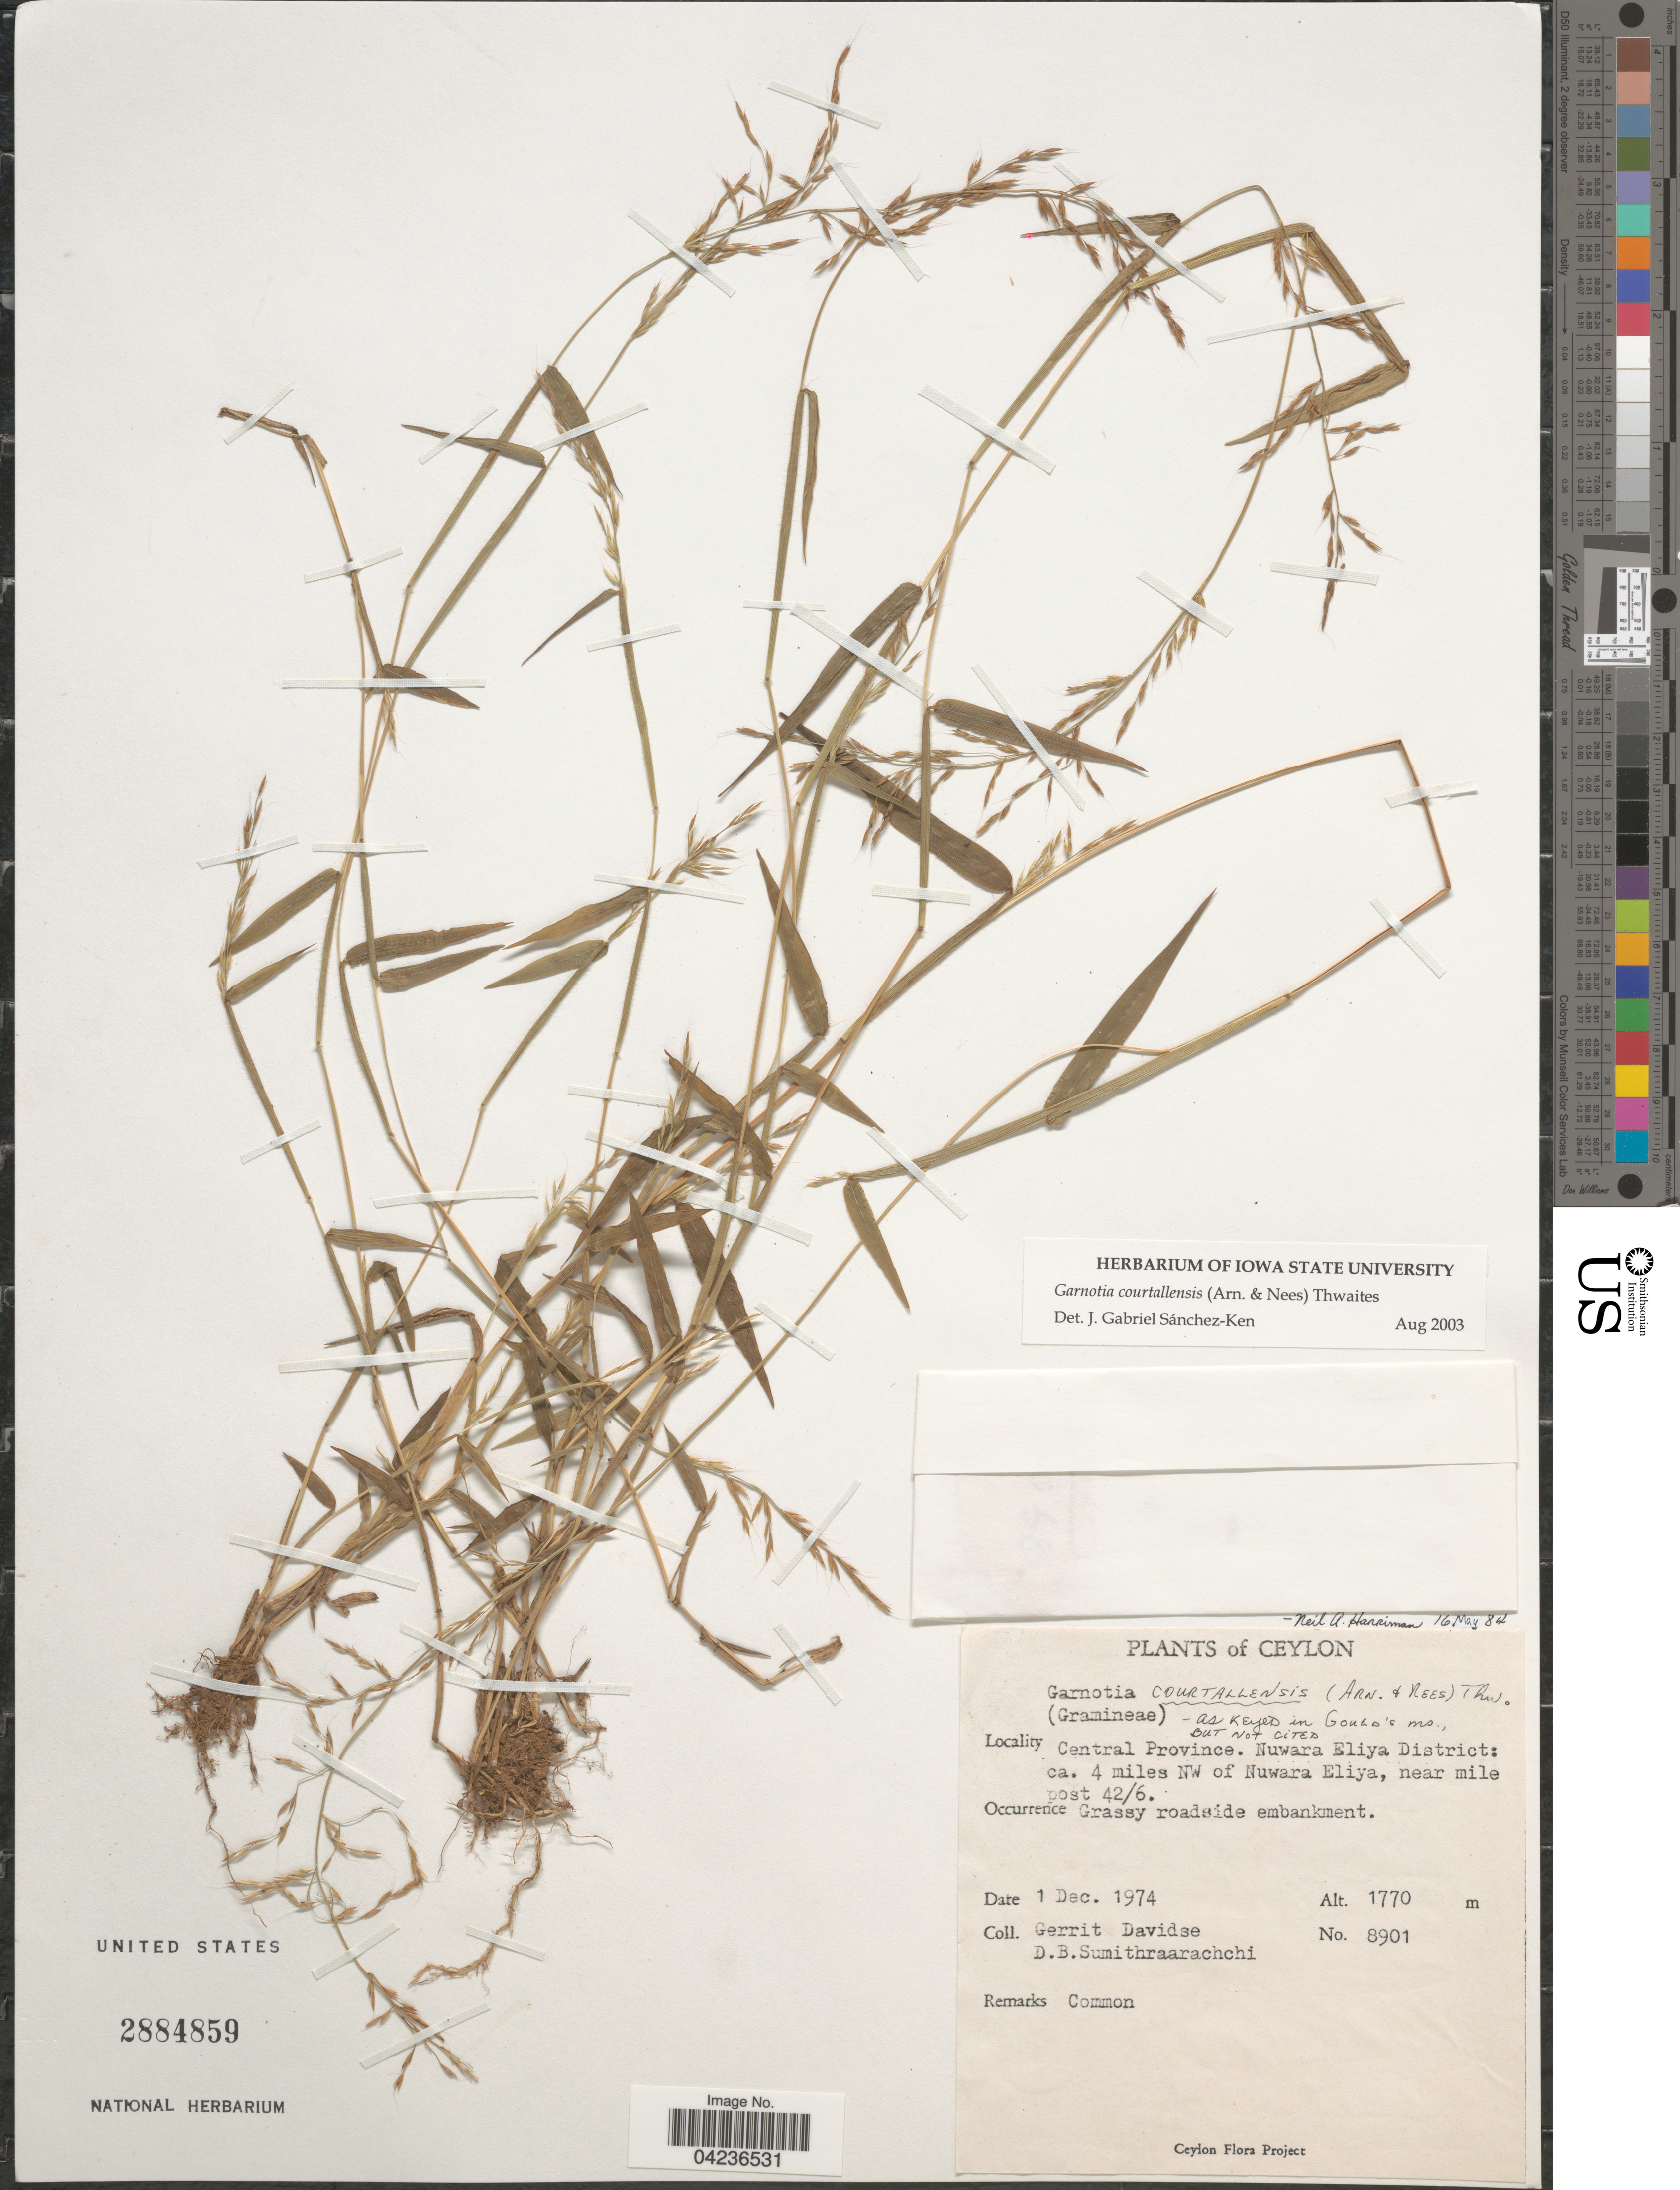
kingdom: Plantae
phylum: Tracheophyta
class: Liliopsida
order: Poales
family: Poaceae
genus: Garnotia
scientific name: Garnotia courtallensis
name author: Thwaites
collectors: G. Davidse & D. B. Sumithraarachchi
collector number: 8901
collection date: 1974-12-01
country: Sri Lanka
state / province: Central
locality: Ceylon. Nuwara Eliya District: ca. 4 miles NW of Nuwara Eliya, near mile post 42/6.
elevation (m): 1770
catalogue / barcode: US 2884859